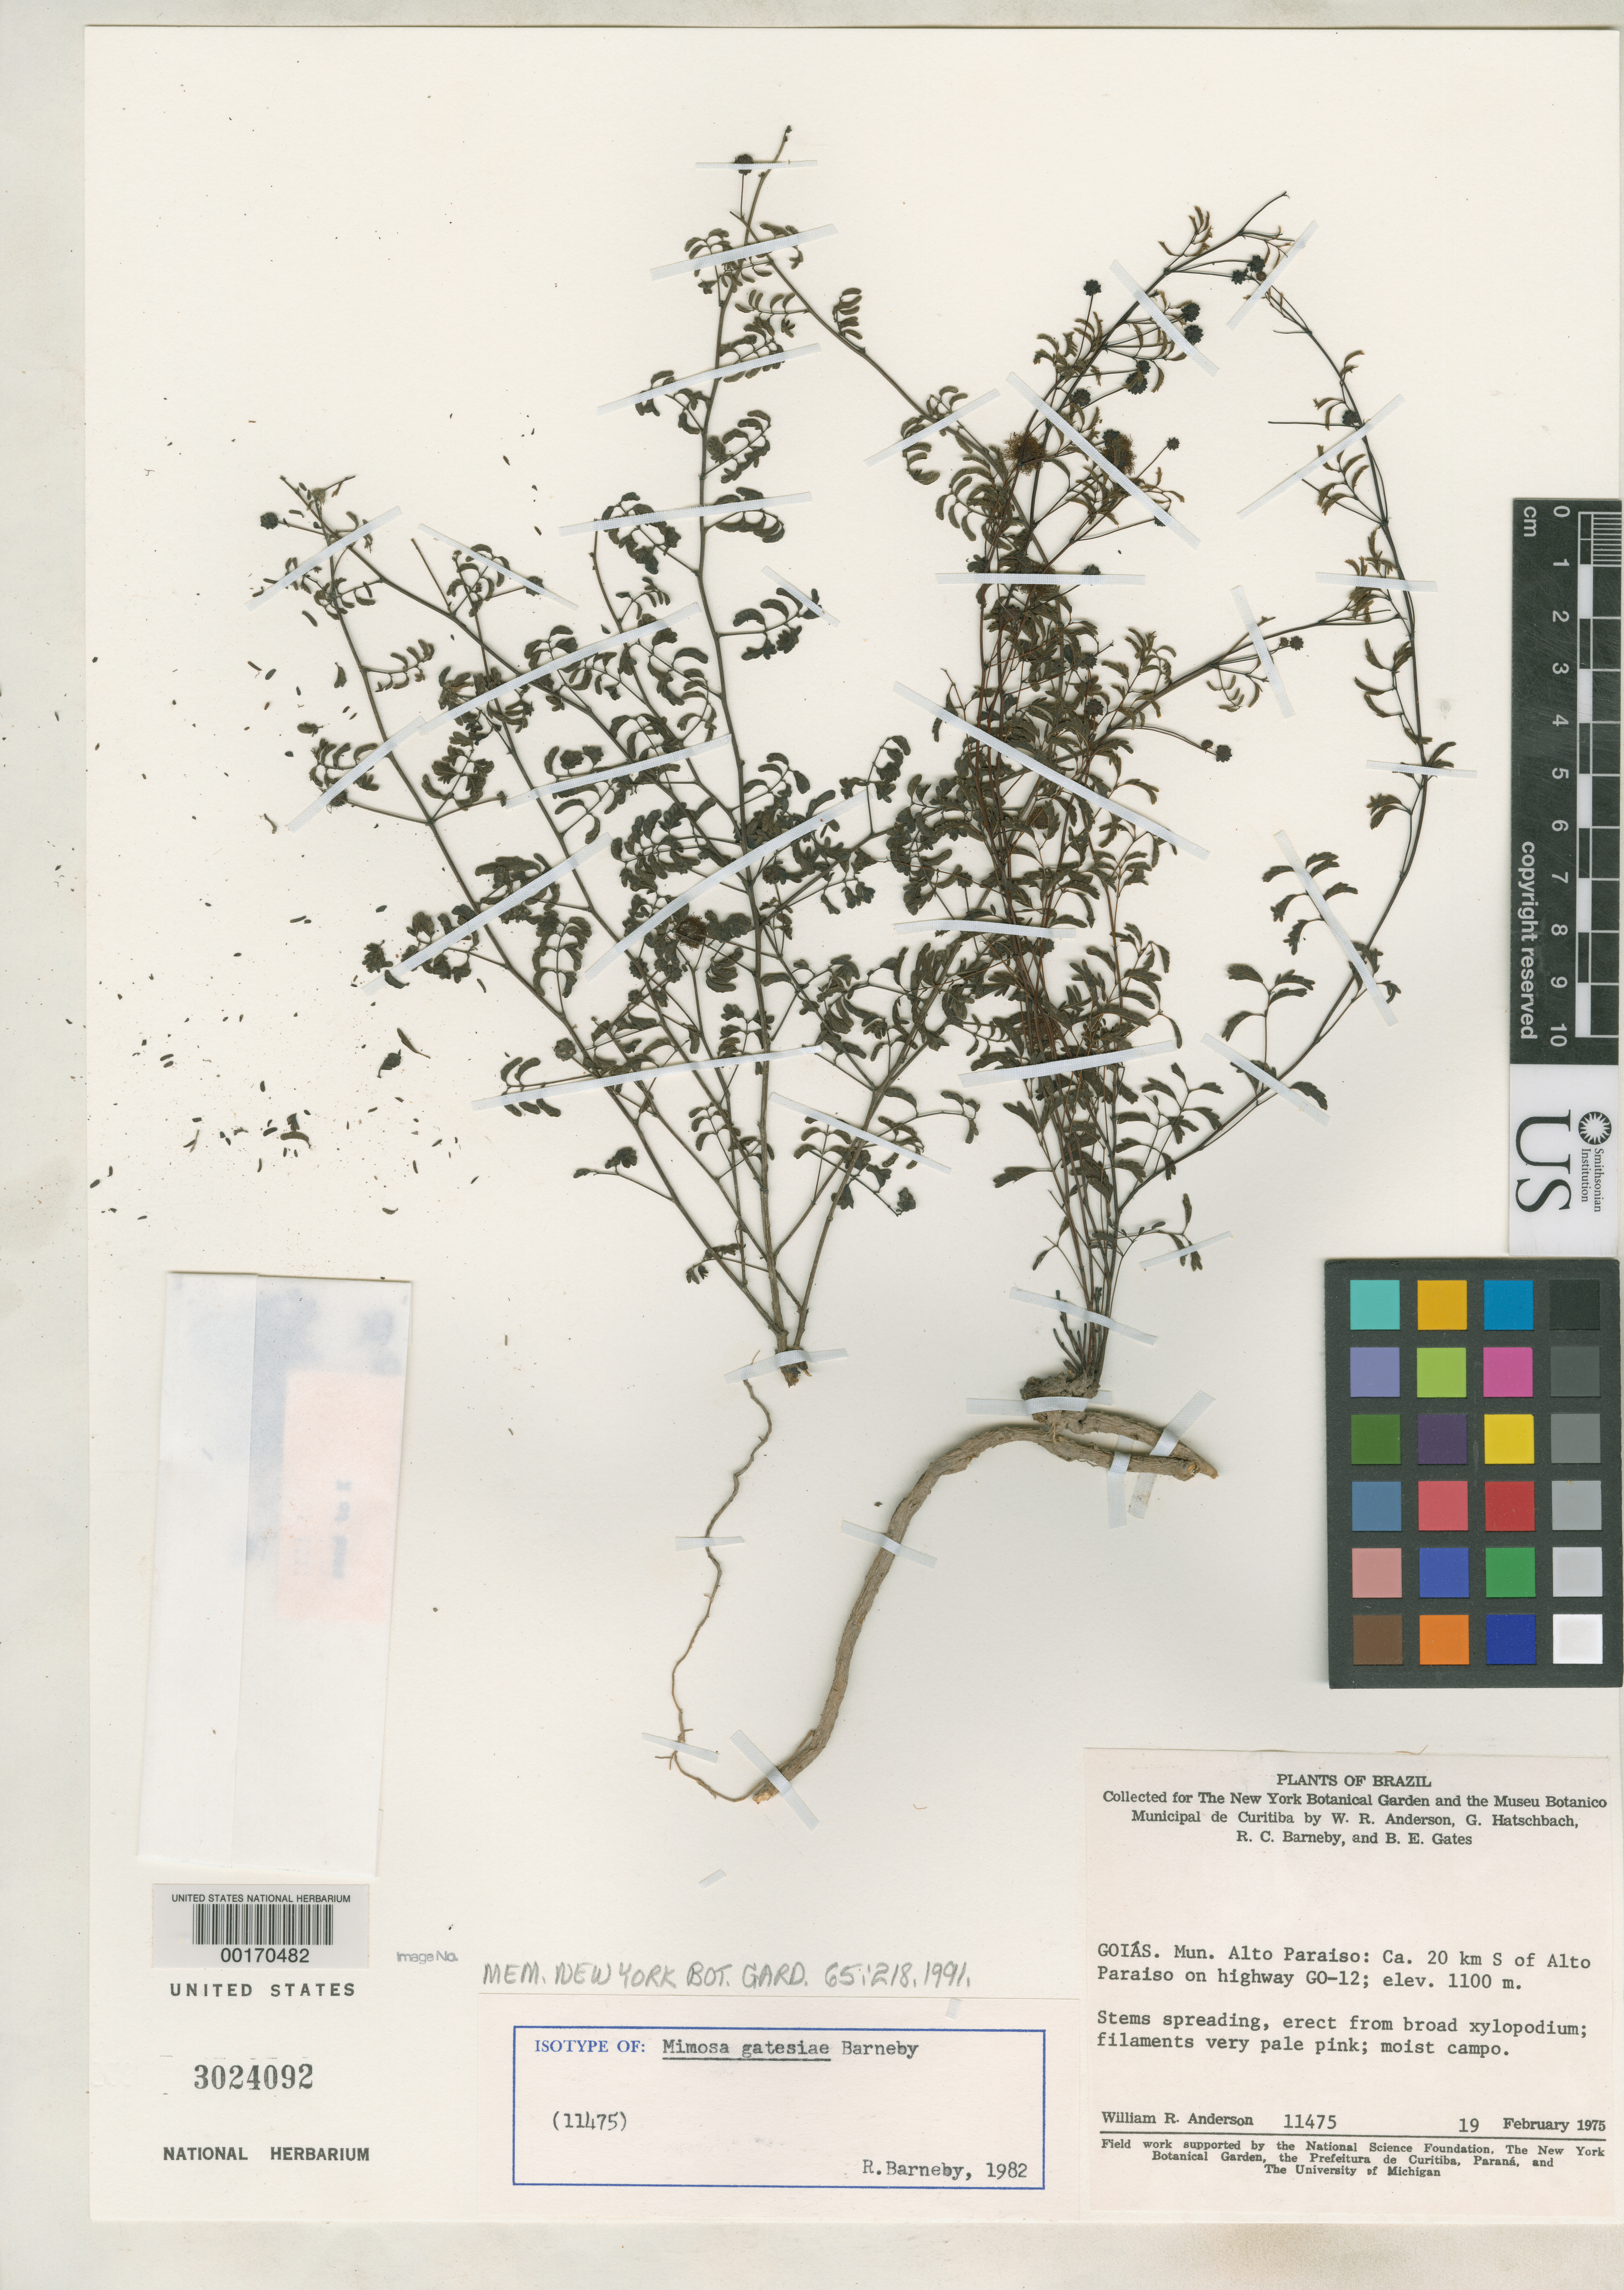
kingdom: Plantae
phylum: Tracheophyta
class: Magnoliopsida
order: Fabales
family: Fabaceae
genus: Mimosa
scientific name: Mimosa gatesiae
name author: Barneby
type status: Isotype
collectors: W. R. Anderson, G. Hatschbach, R. C. Barneby & B. Gates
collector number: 11475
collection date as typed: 19 Feb 1975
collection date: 1975-02-19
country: Brazil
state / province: Goiás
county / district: Alto Paraiso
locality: Ca. 20 km S of Alto Paraiso on highway GO-12.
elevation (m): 1100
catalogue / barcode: US 3024092